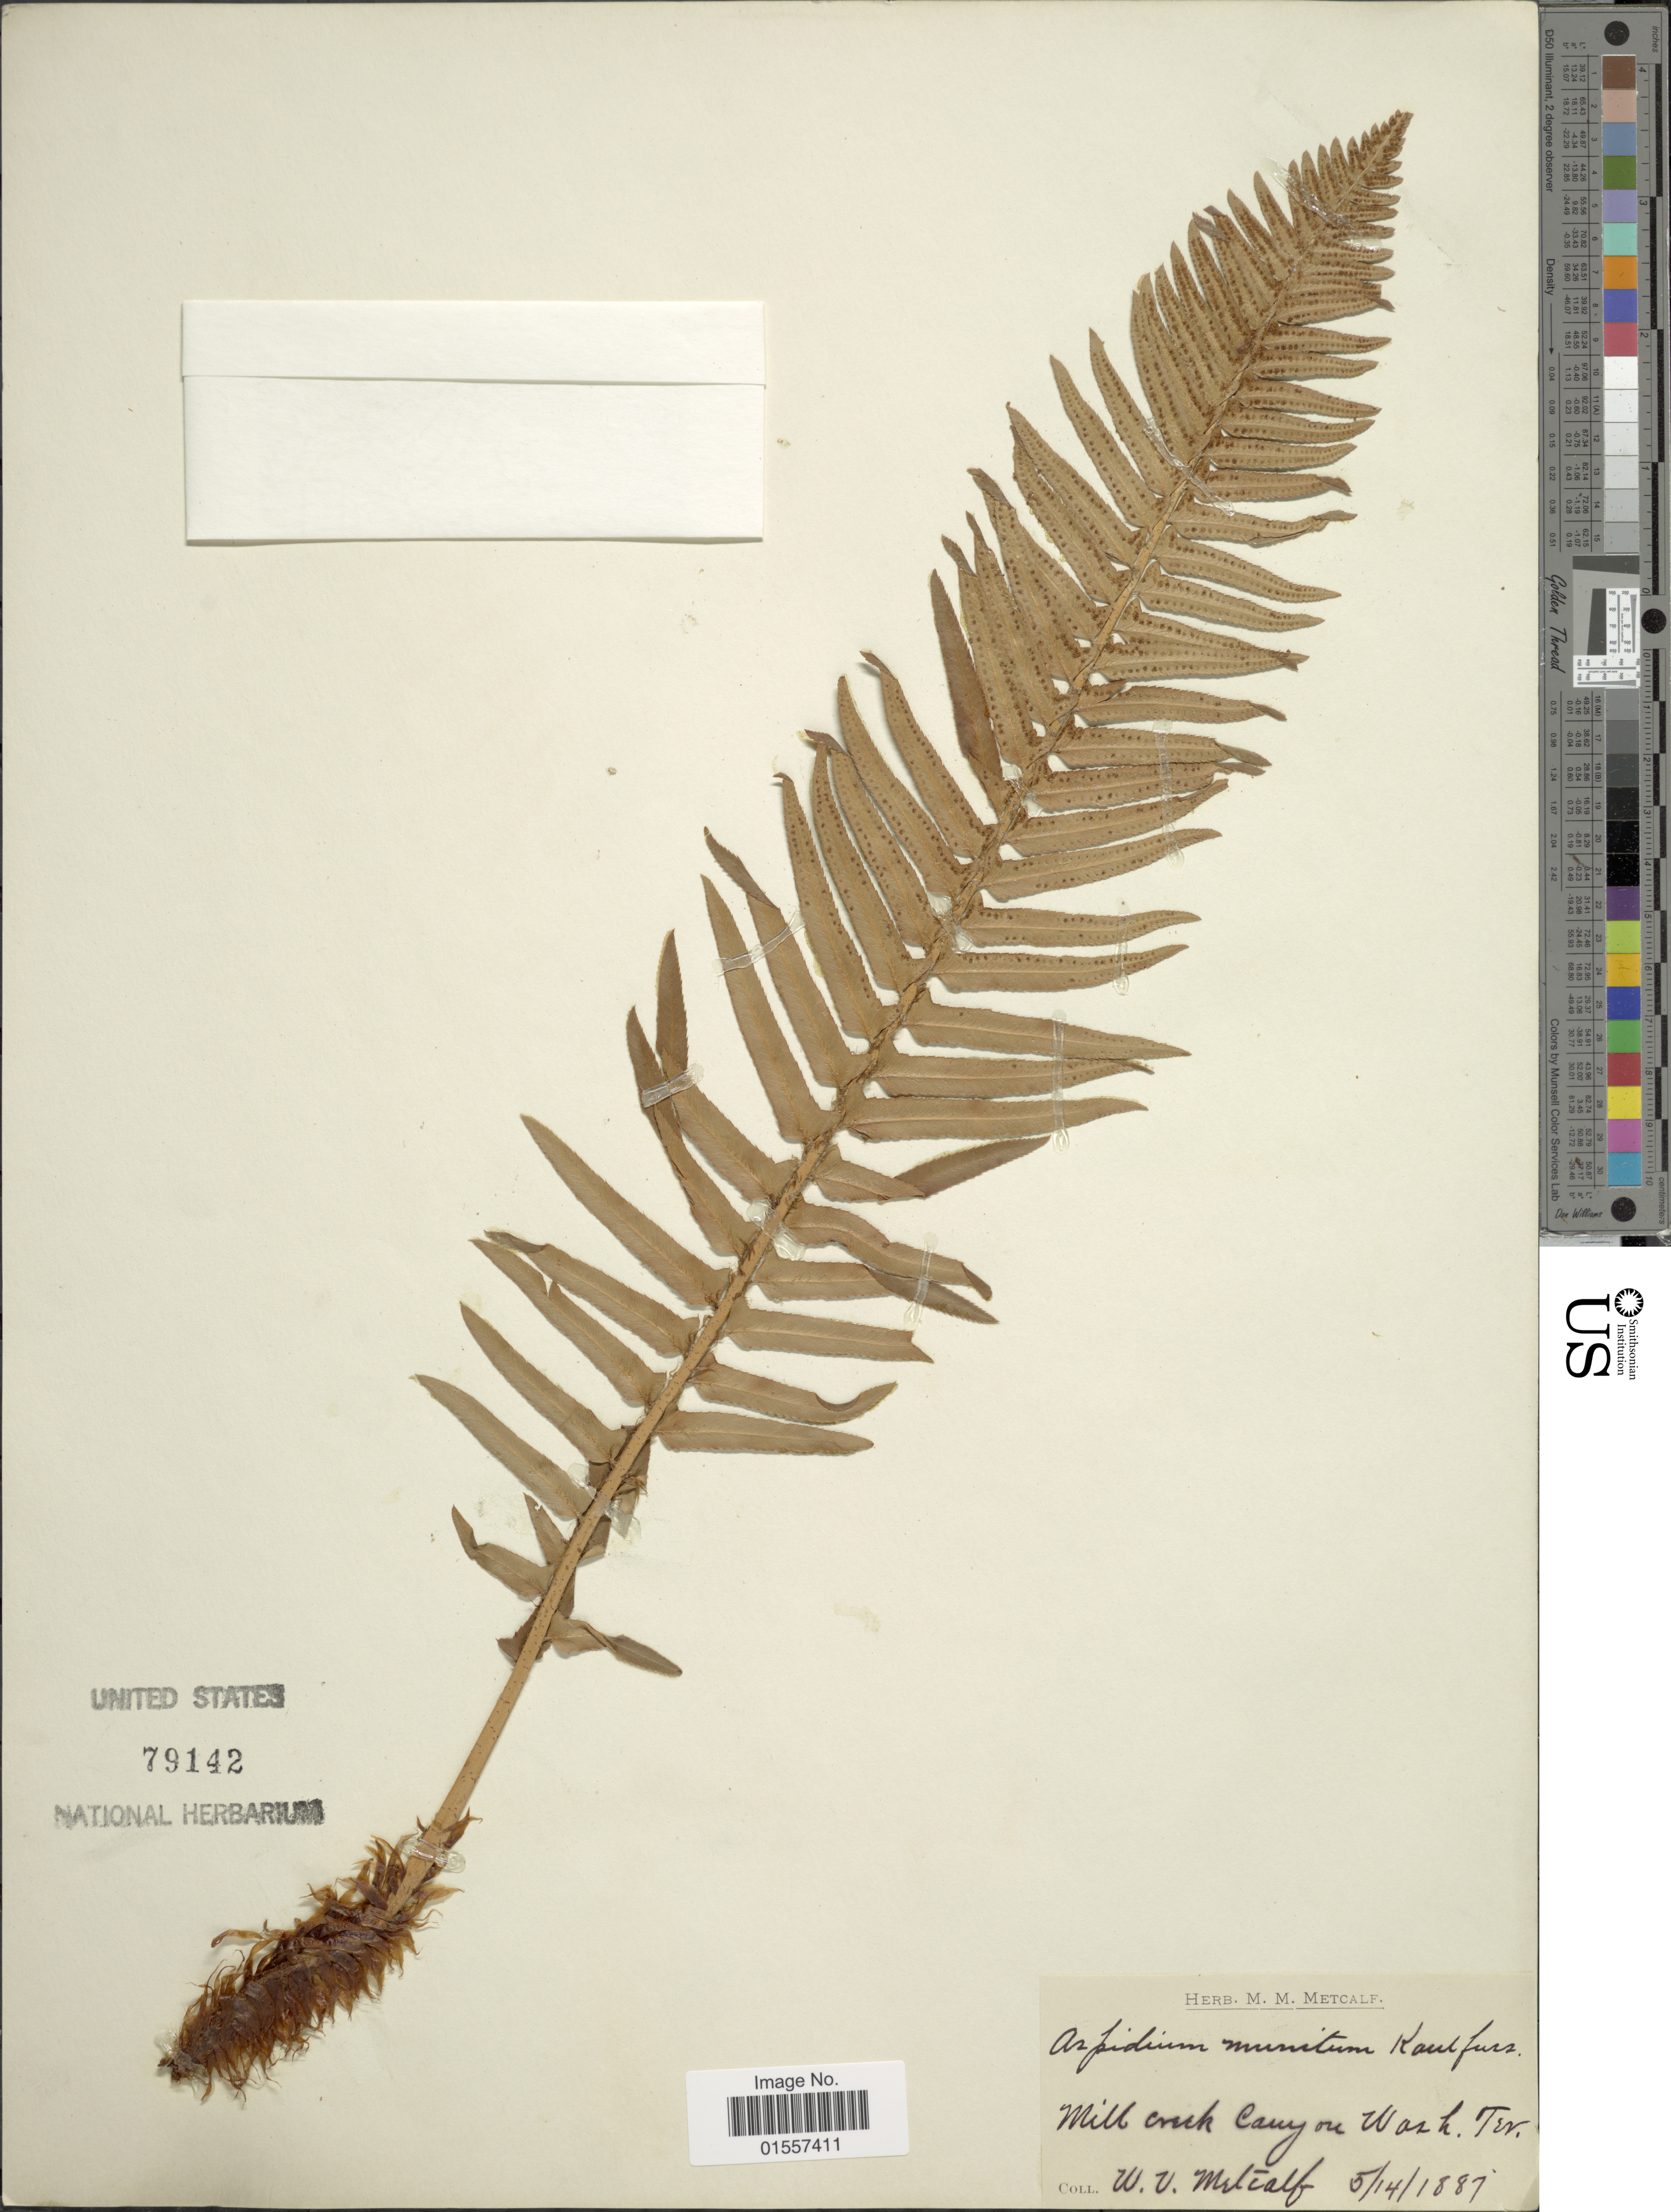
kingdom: Plantae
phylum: Tracheophyta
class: Polypodiopsida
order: Polypodiales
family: Dryopteridaceae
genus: Polystichum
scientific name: Polystichum munitum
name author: (Kaulf.) C. Presl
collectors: W. Metcalf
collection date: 1887-05-14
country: United States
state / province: Washington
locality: Mill Crush Canyon Wash. Ter.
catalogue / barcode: US 79142